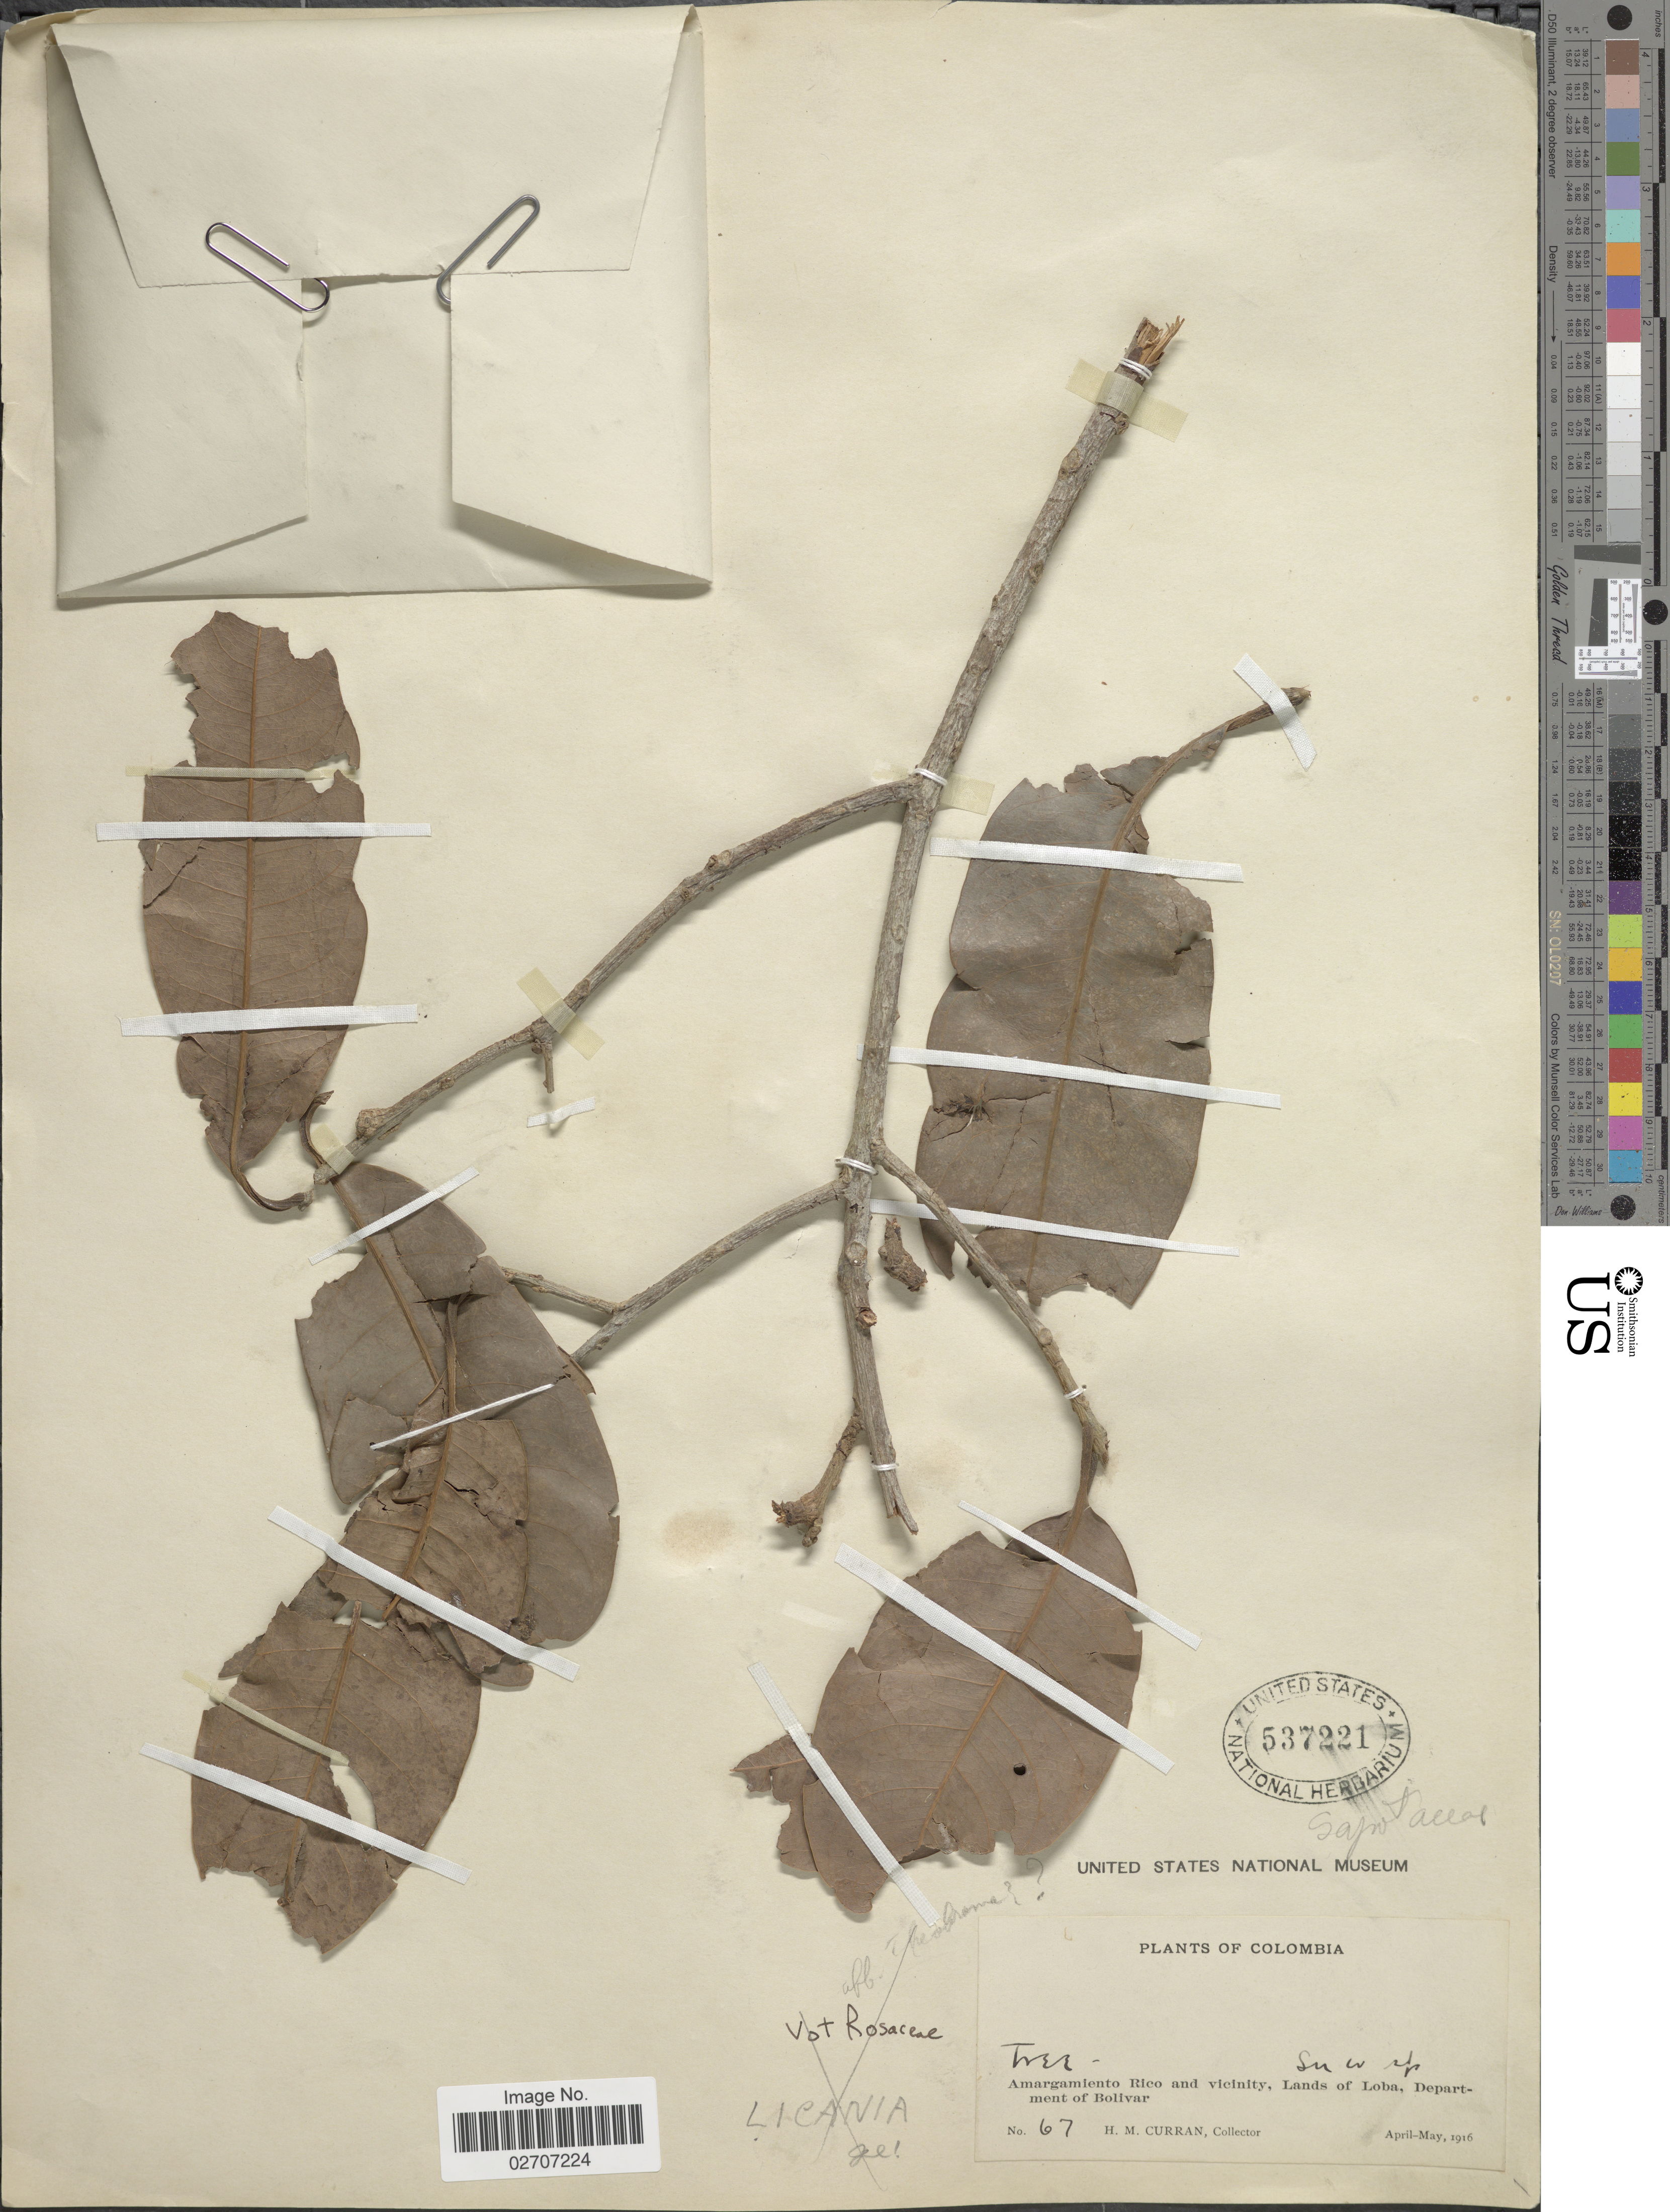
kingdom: Plantae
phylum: Tracheophyta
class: Magnoliopsida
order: Ericales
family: Sapotaceae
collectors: H. M. Curran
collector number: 67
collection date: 1916-04/1916-05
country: Colombia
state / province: Bolívar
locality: Colombia, Amargamiento Rico and vicinity, Lands of Loba, Department of Bolivar.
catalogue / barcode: US 537221